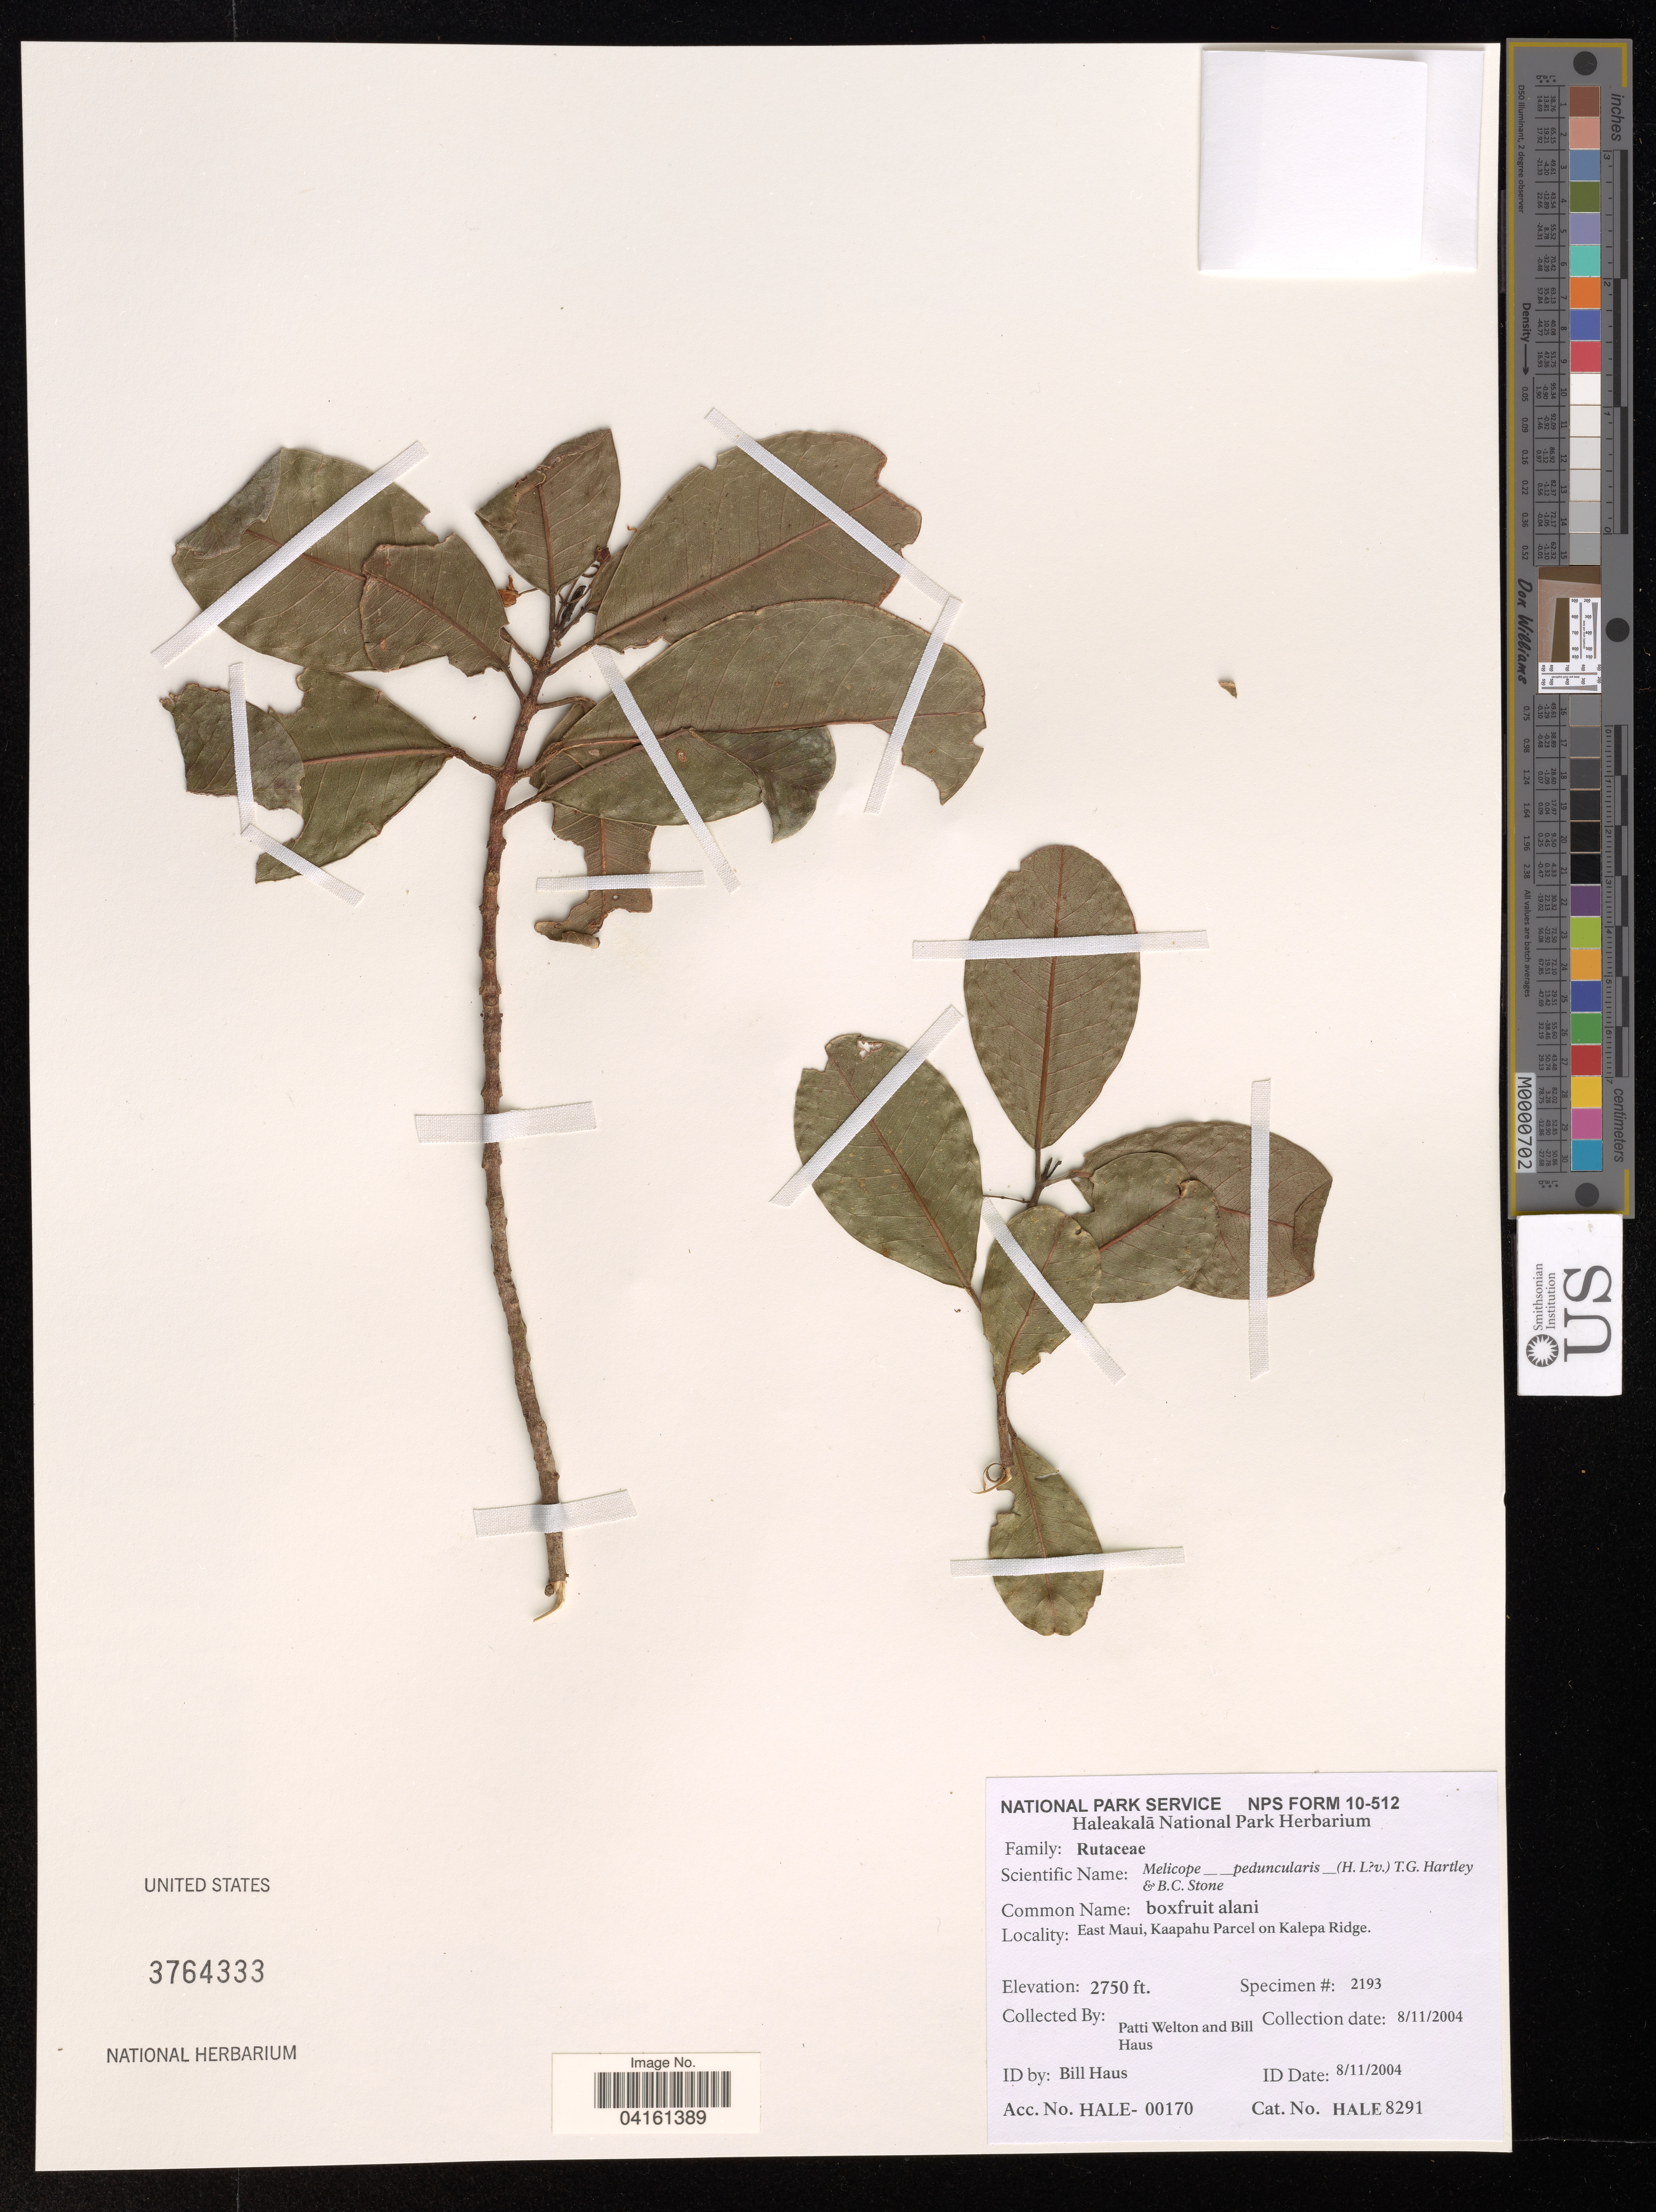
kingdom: Plantae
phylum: Tracheophyta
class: Magnoliopsida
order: Sapindales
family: Rutaceae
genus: Melicope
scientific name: Melicope peduncularis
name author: (H. Lév.) T.G. Hartley & B.C. Stone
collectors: P. Welton & B. Haus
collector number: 2193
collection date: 2004-08-11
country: United States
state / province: Hawaii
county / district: Maui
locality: East Maui, Kaapahu Parcel on Kalepa Ridge.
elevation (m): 838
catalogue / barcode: US 3764333